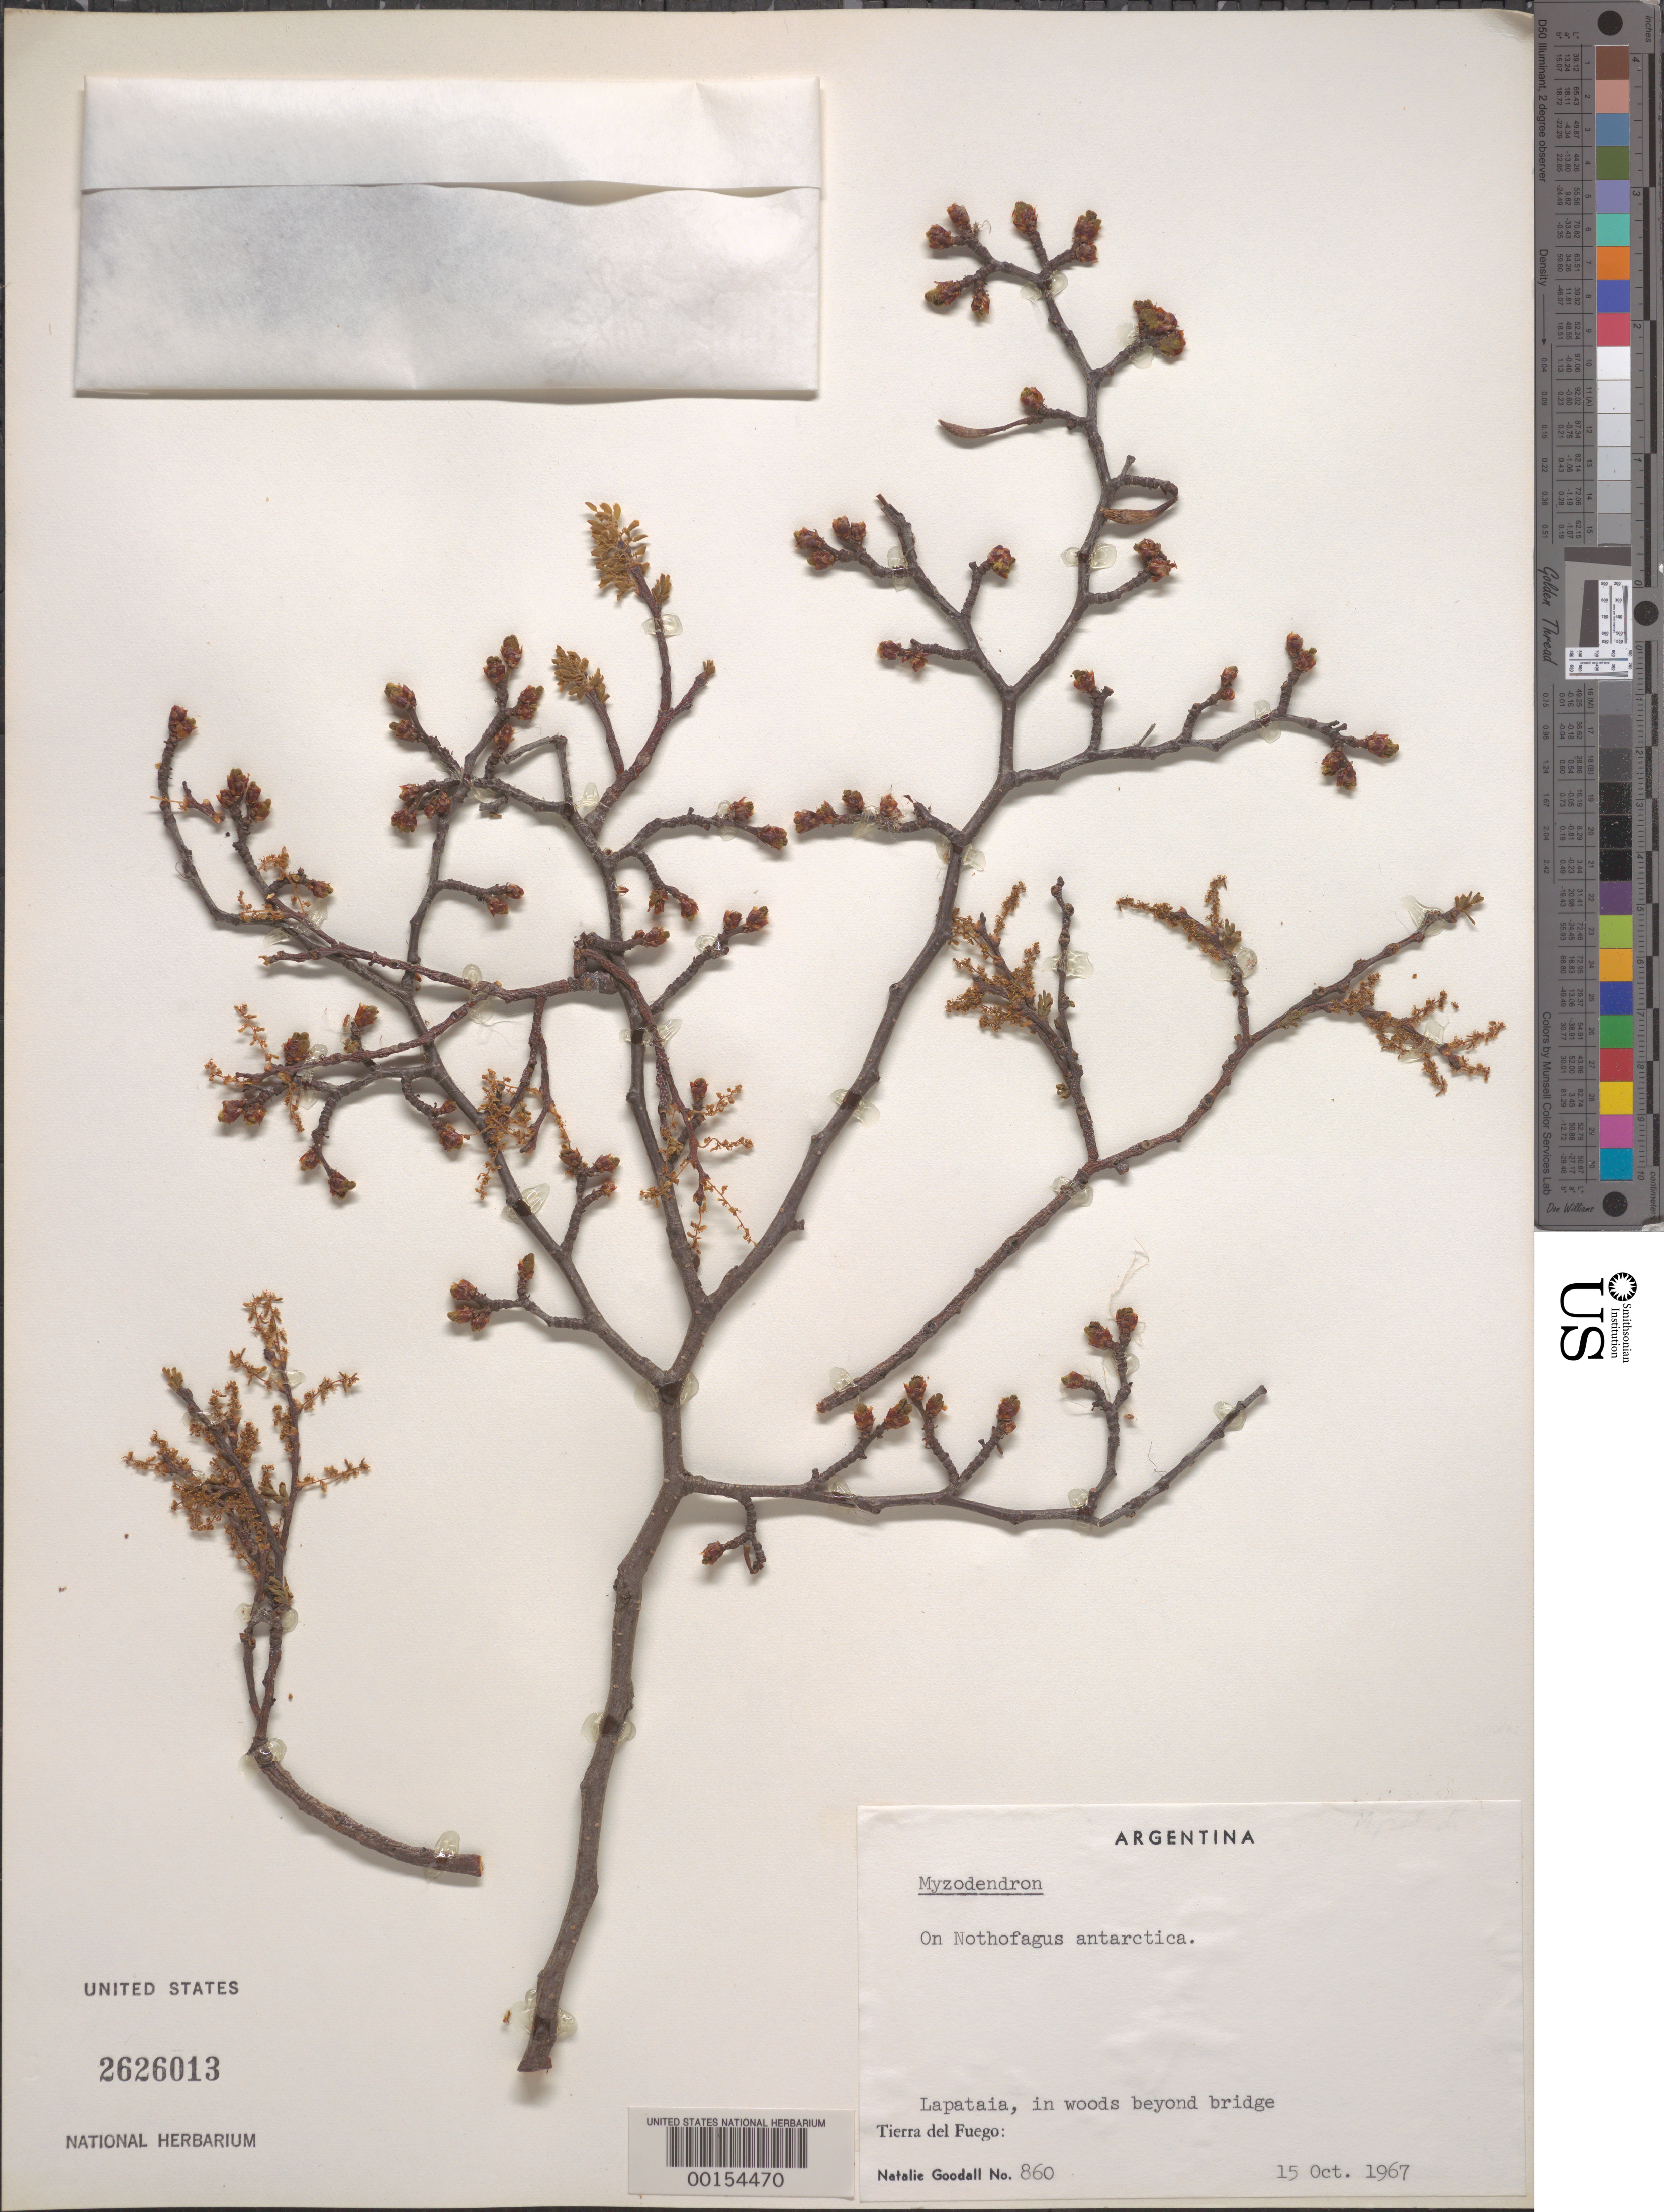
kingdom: Plantae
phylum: Tracheophyta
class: Magnoliopsida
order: Santalales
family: Misodendraceae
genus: Misodendrum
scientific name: Misodendrum sp.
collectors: N. Goodall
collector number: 860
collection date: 1967-10-15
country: Argentina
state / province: Tierra del Fuego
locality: Lapataia, in woods beyond bridge.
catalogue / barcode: US 2626013